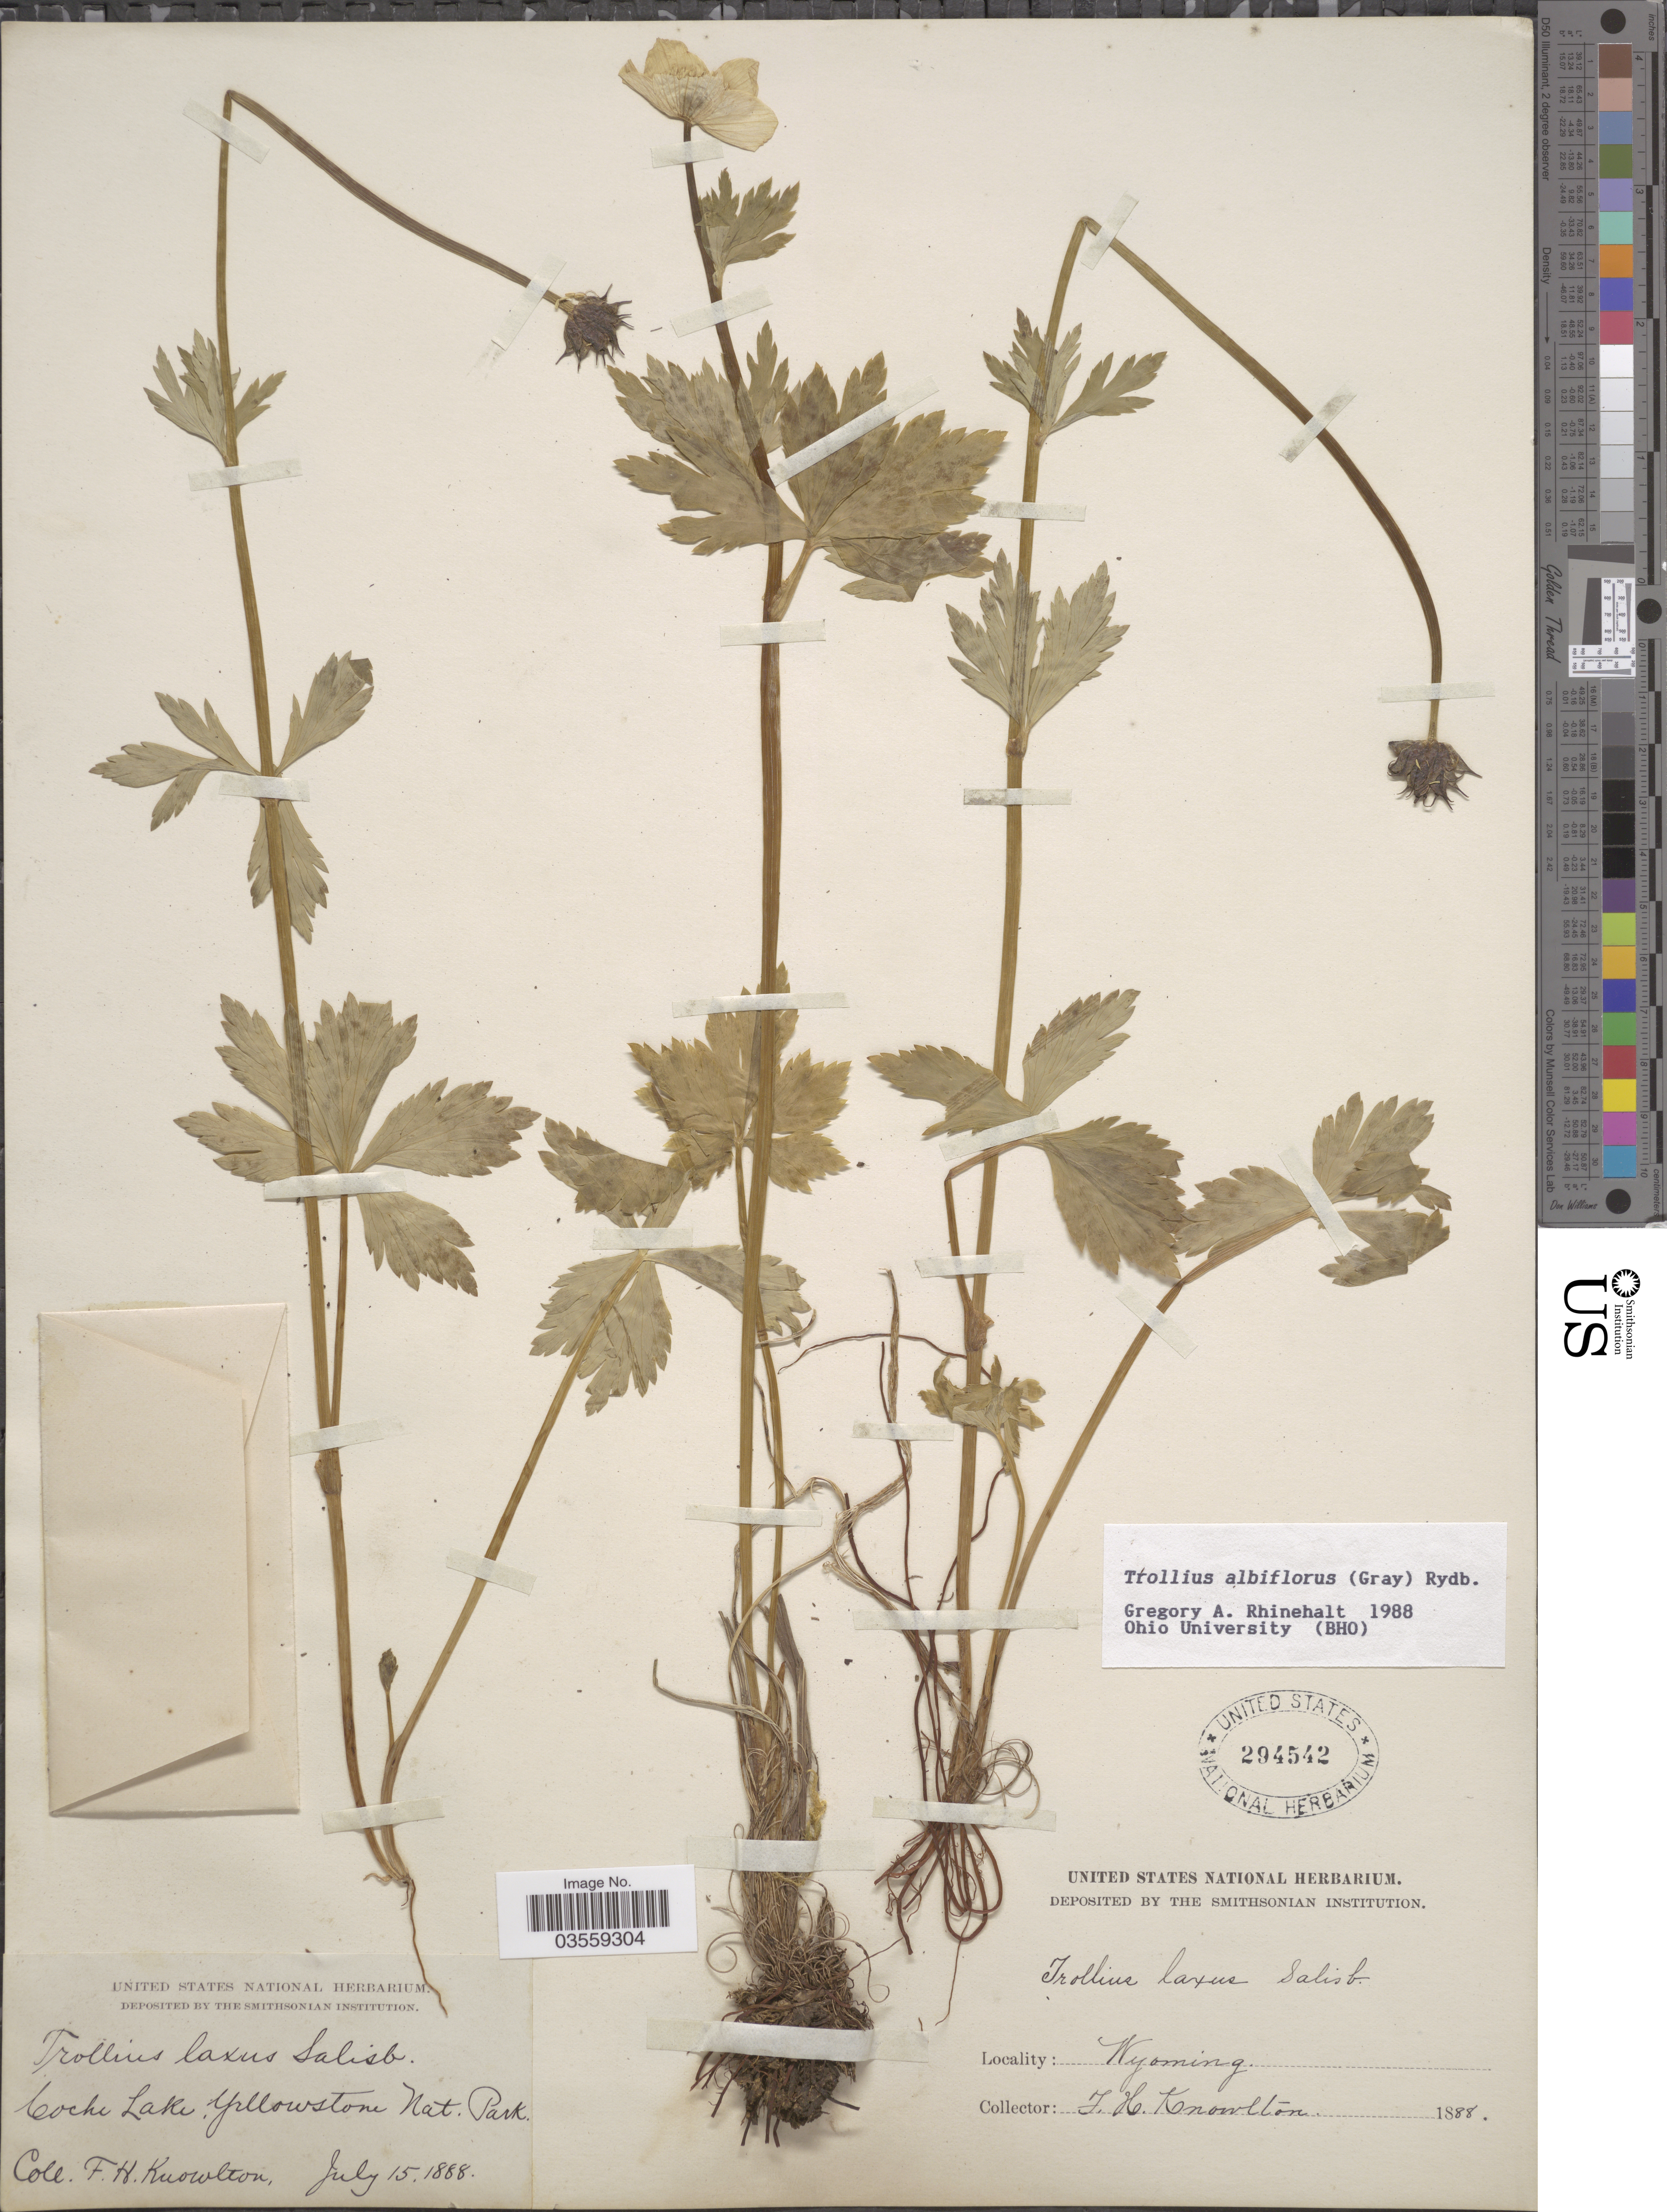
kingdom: Plantae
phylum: Tracheophyta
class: Magnoliopsida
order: Ranunculales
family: Ranunculaceae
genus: Trollius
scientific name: Trollius albiflorus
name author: (A. Gray) Rydb.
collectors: F. H. Knowlton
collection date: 1888-07-15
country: United States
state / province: Wyoming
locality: Coche Lake, Yellowstone Nat. Park.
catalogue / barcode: US 294542